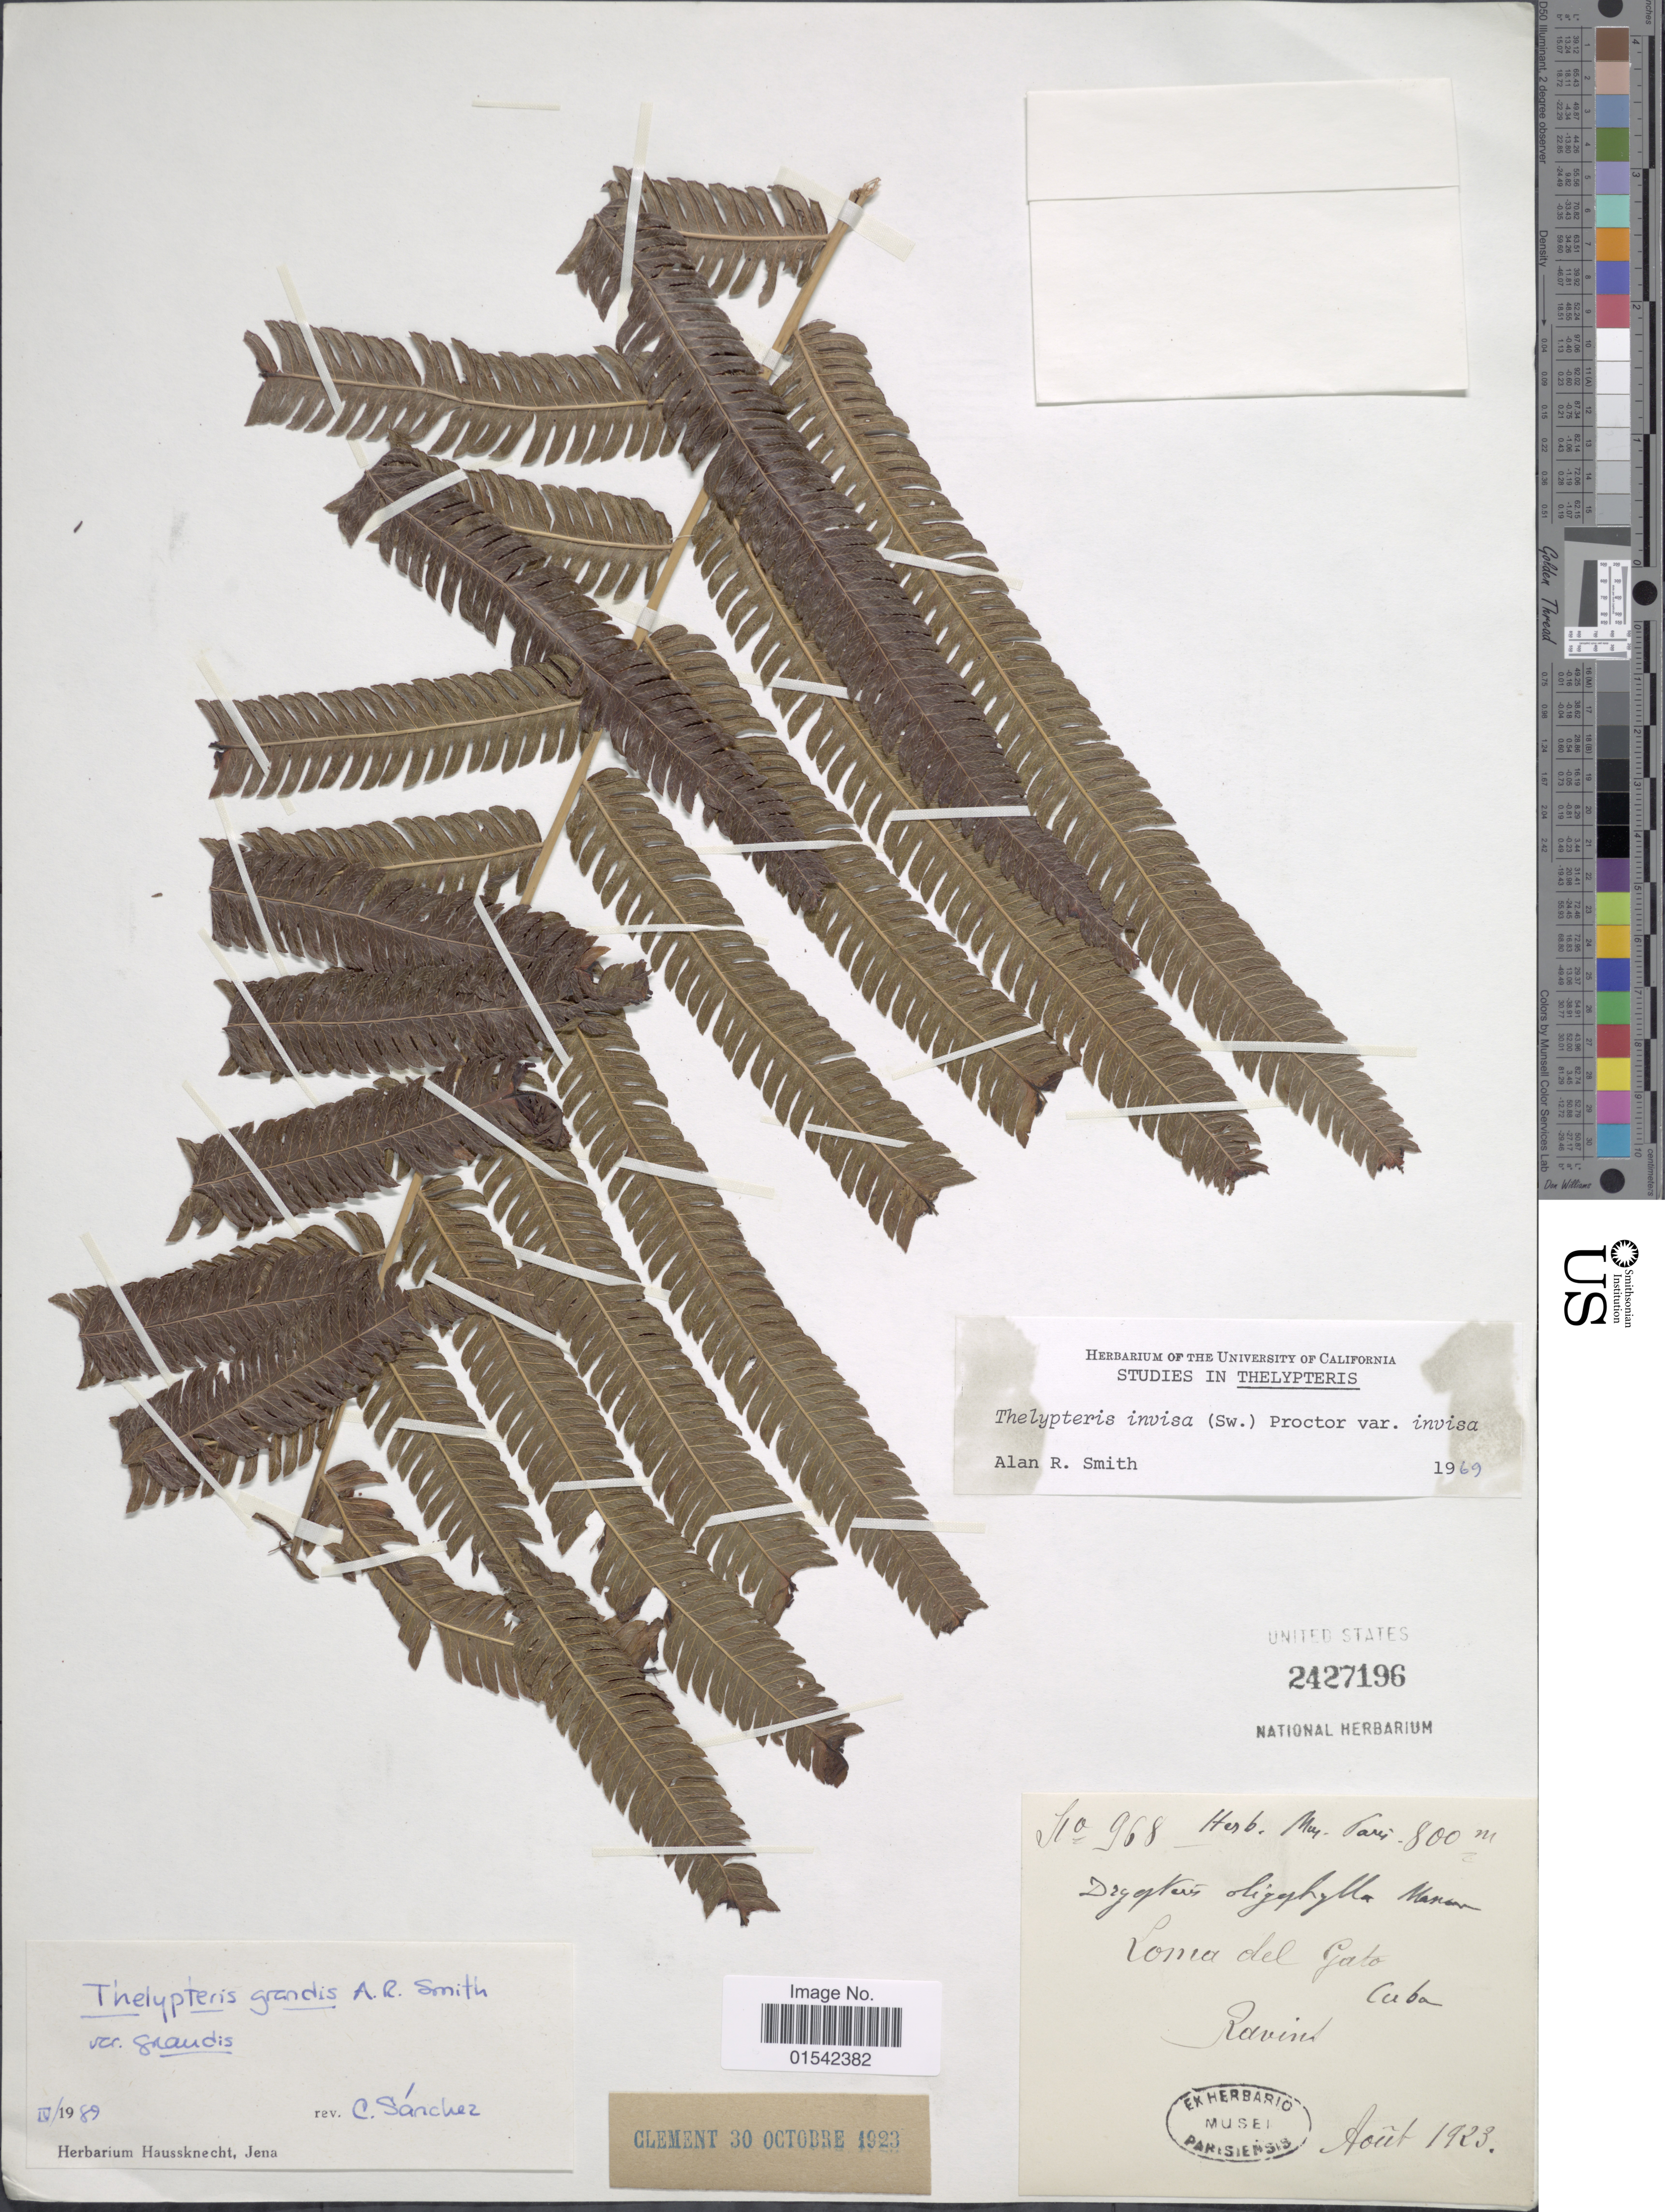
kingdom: Plantae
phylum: Tracheophyta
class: Polypodiopsida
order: Polypodiales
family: Thelypteridaceae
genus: Cyclosorus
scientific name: Cyclosorus grandis (A.R. Sm.) comb. nov., ined 2015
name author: (A.R. Sm.)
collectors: ex herb. Mus. Paris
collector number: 968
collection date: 1923-08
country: Cuba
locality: Loma del Gato, Ravine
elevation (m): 800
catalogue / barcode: US 2427196